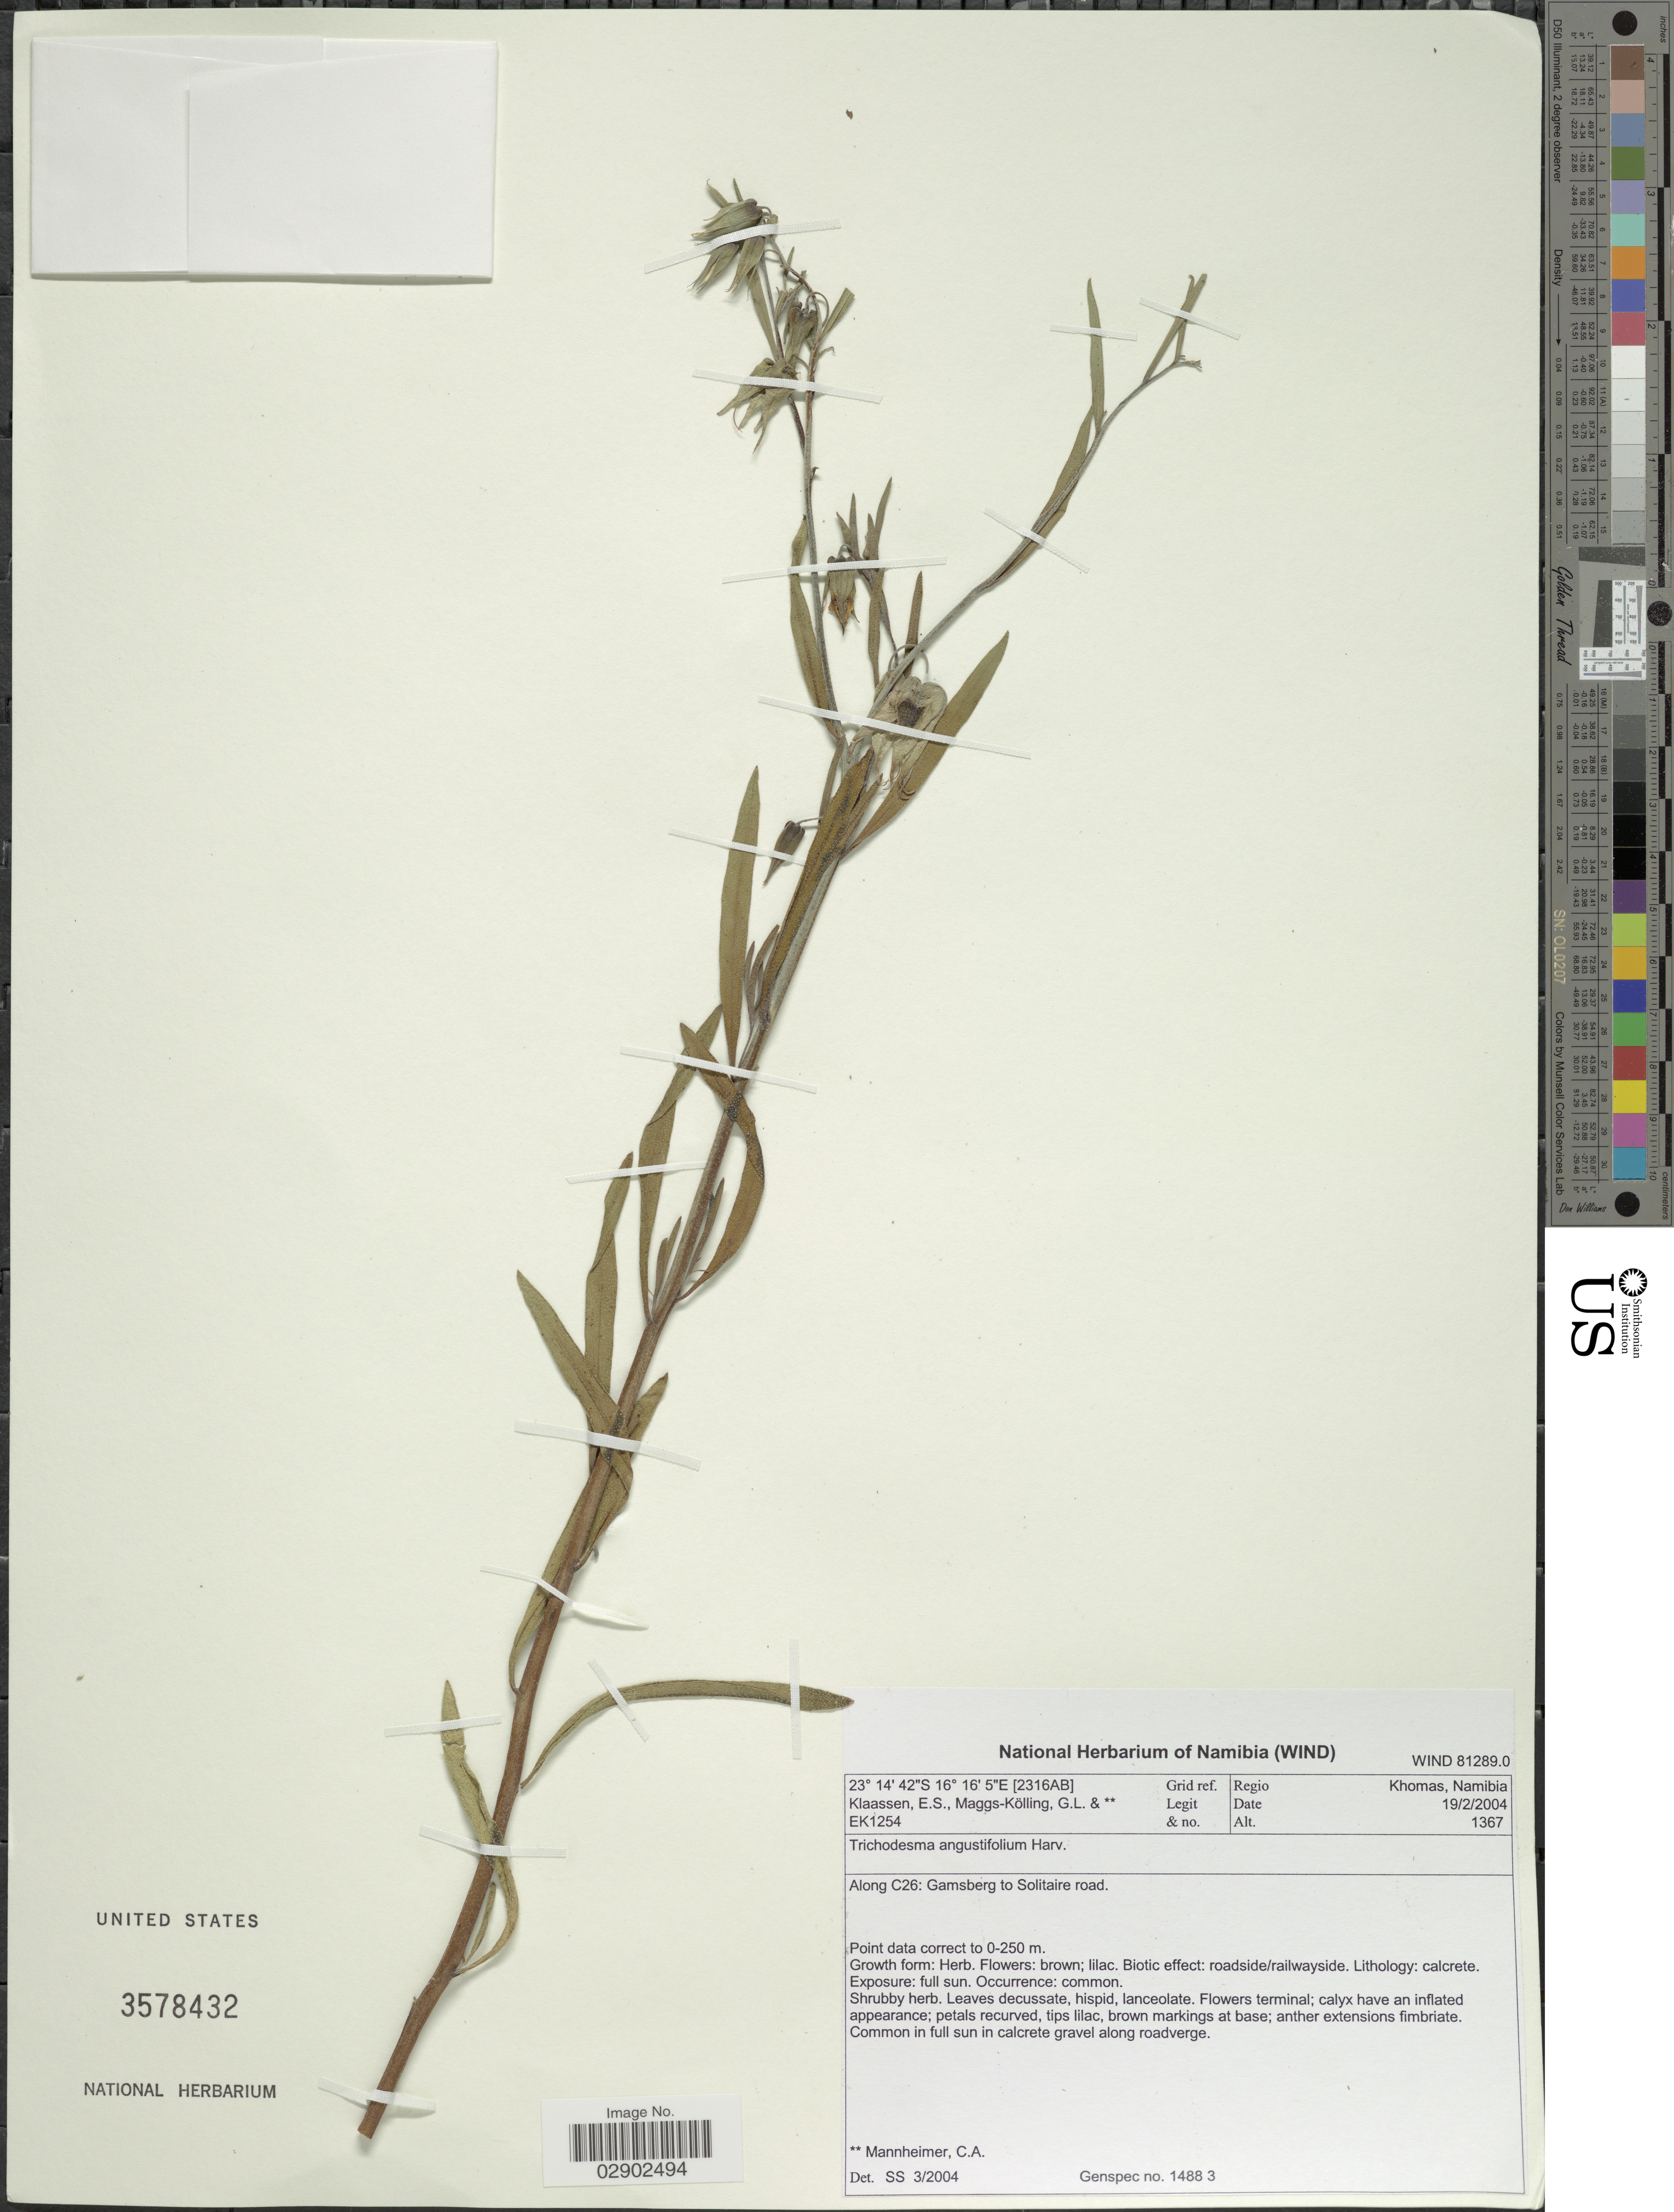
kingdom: Plantae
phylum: Tracheophyta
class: Magnoliopsida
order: Boraginales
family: Boraginaceae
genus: Trichodesma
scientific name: Trichodesma angustifolium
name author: Harv.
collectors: E. S. Klaassen, G. L. Maggs & C. A. Mannheimer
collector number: EK1254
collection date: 2004-02-19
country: Namibia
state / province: Khomas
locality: [2316AB] Grid ref. Along C26: Gamsberg to Solitaire road.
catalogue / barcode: US 3578432